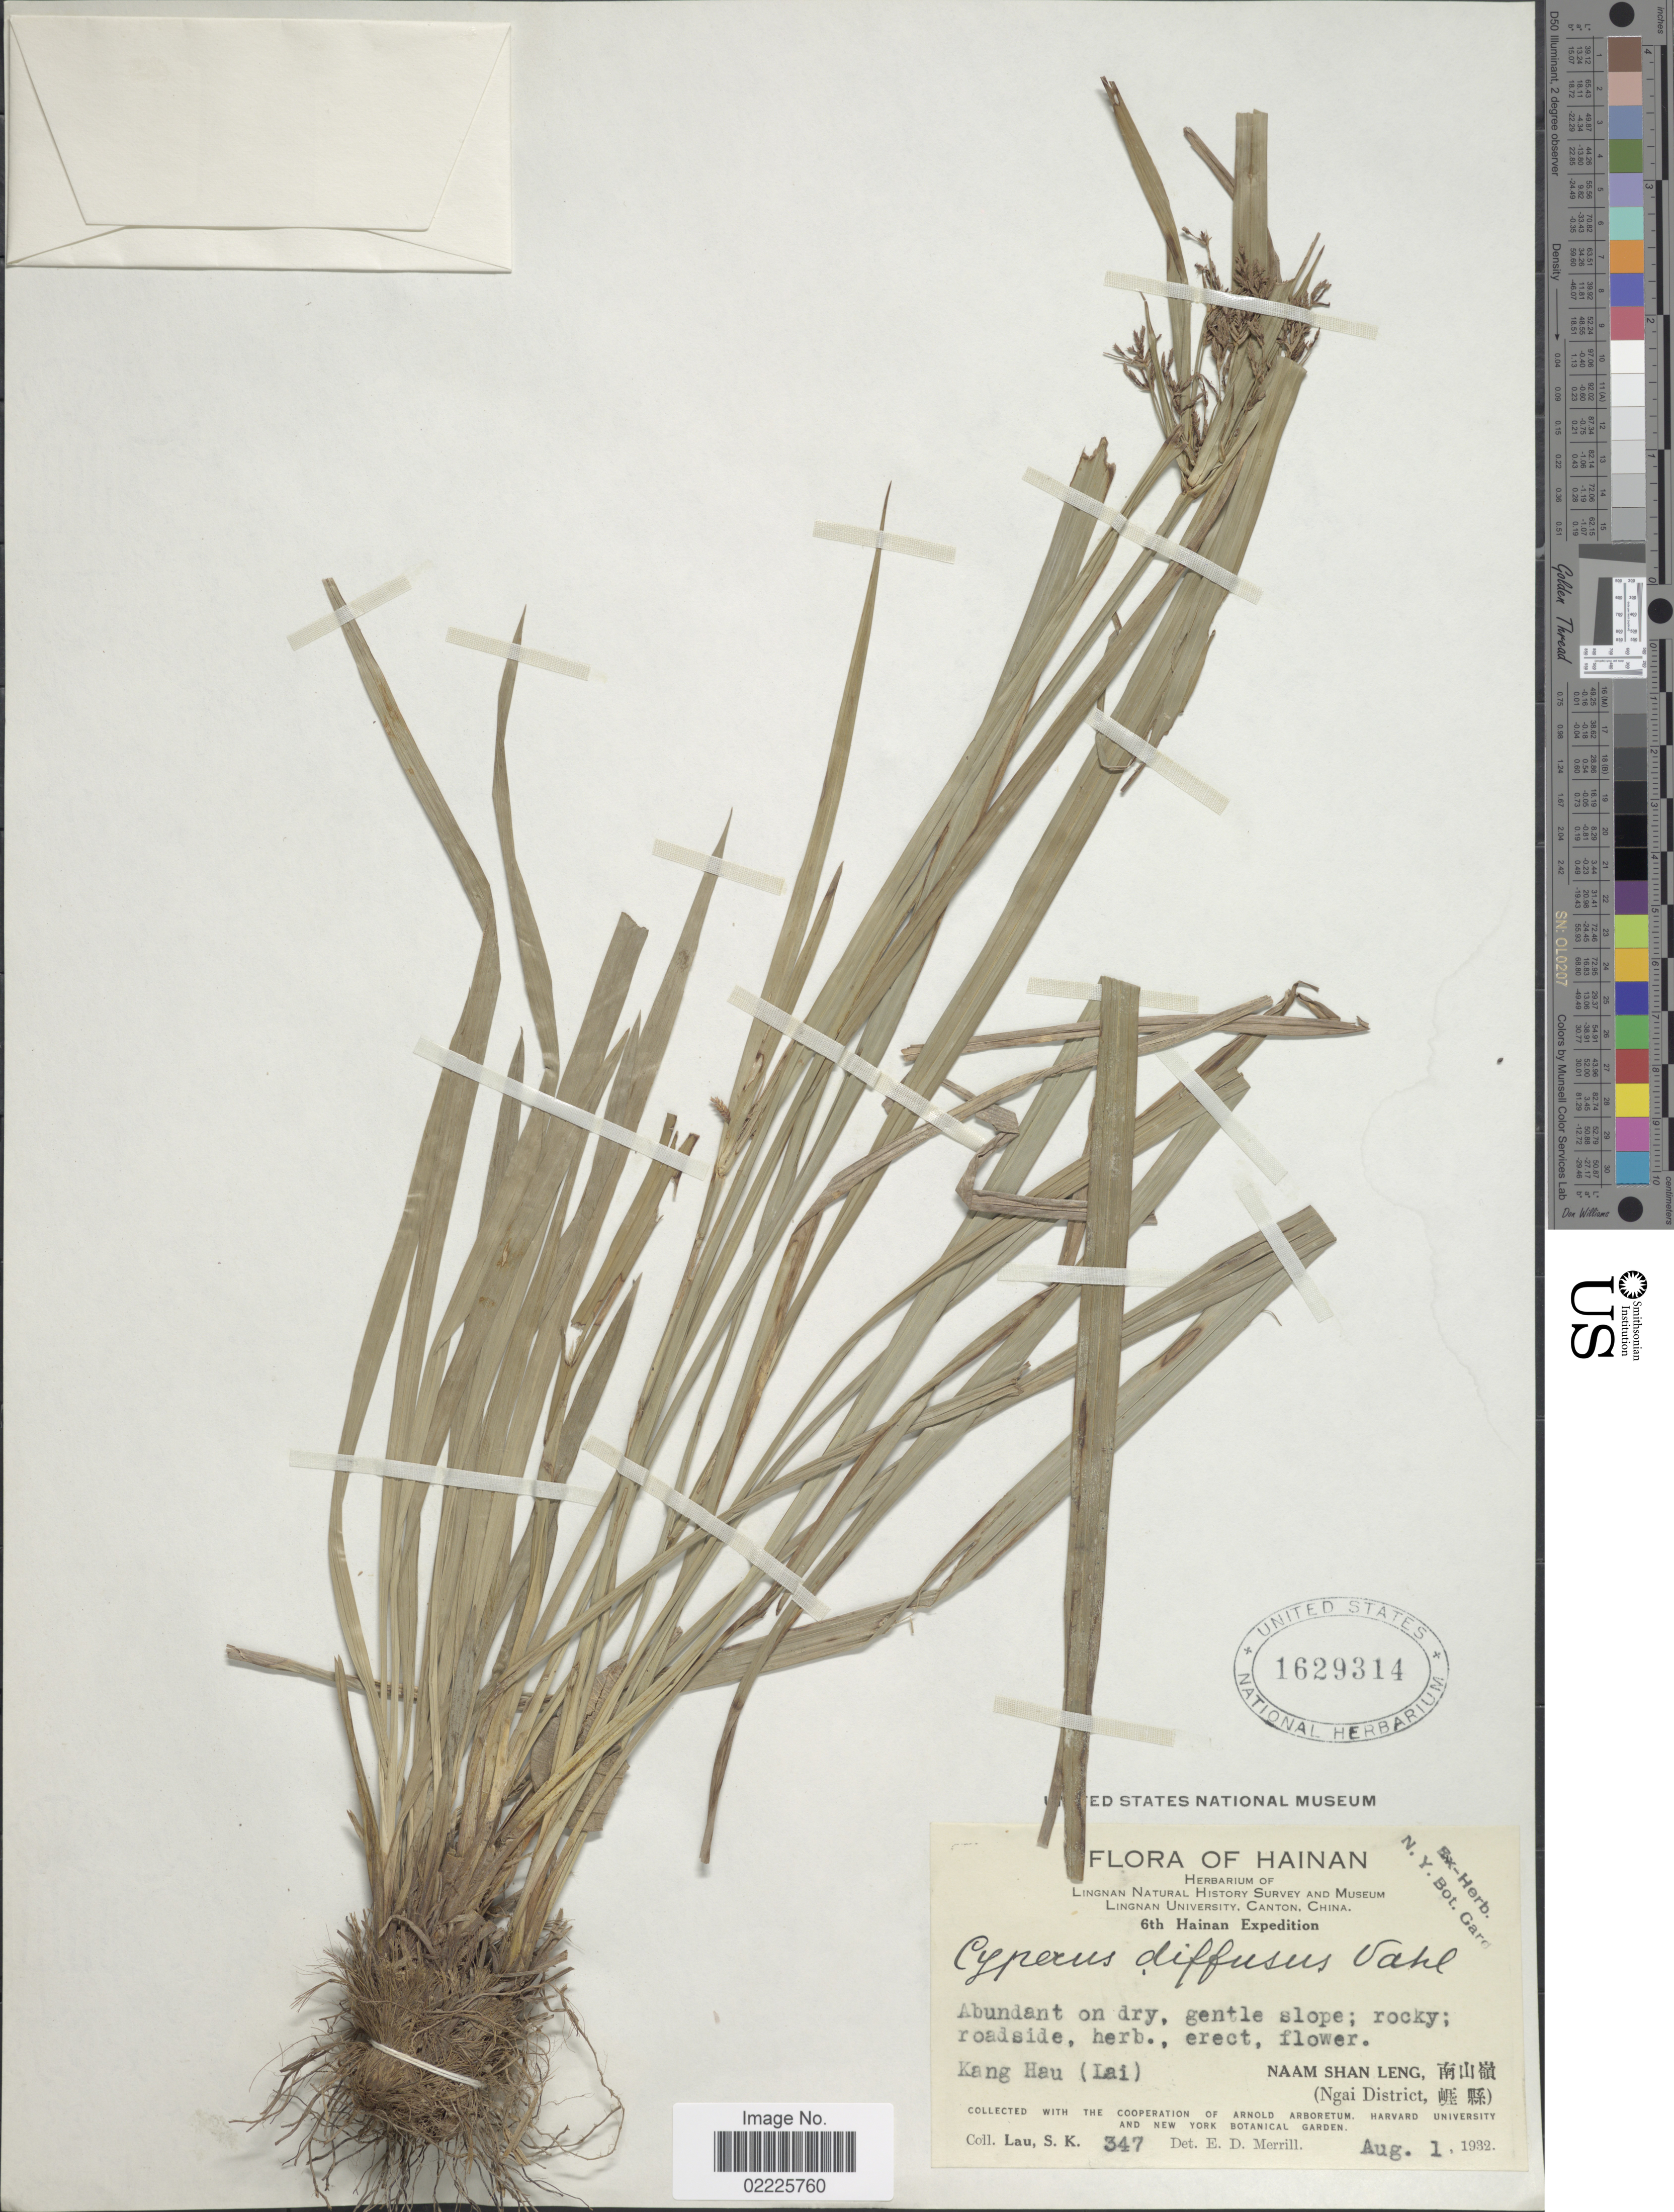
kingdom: Plantae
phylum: Tracheophyta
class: Liliopsida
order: Poales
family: Cyperaceae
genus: Cyperus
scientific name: Cyperus diffusus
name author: Vahl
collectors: S. K. Lau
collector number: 347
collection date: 1932-08-01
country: China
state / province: Hainan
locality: Gentle sloperoadside, Kang Hau (Lai) Naam Shan Leng (Ngai District).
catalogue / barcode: US 1629314